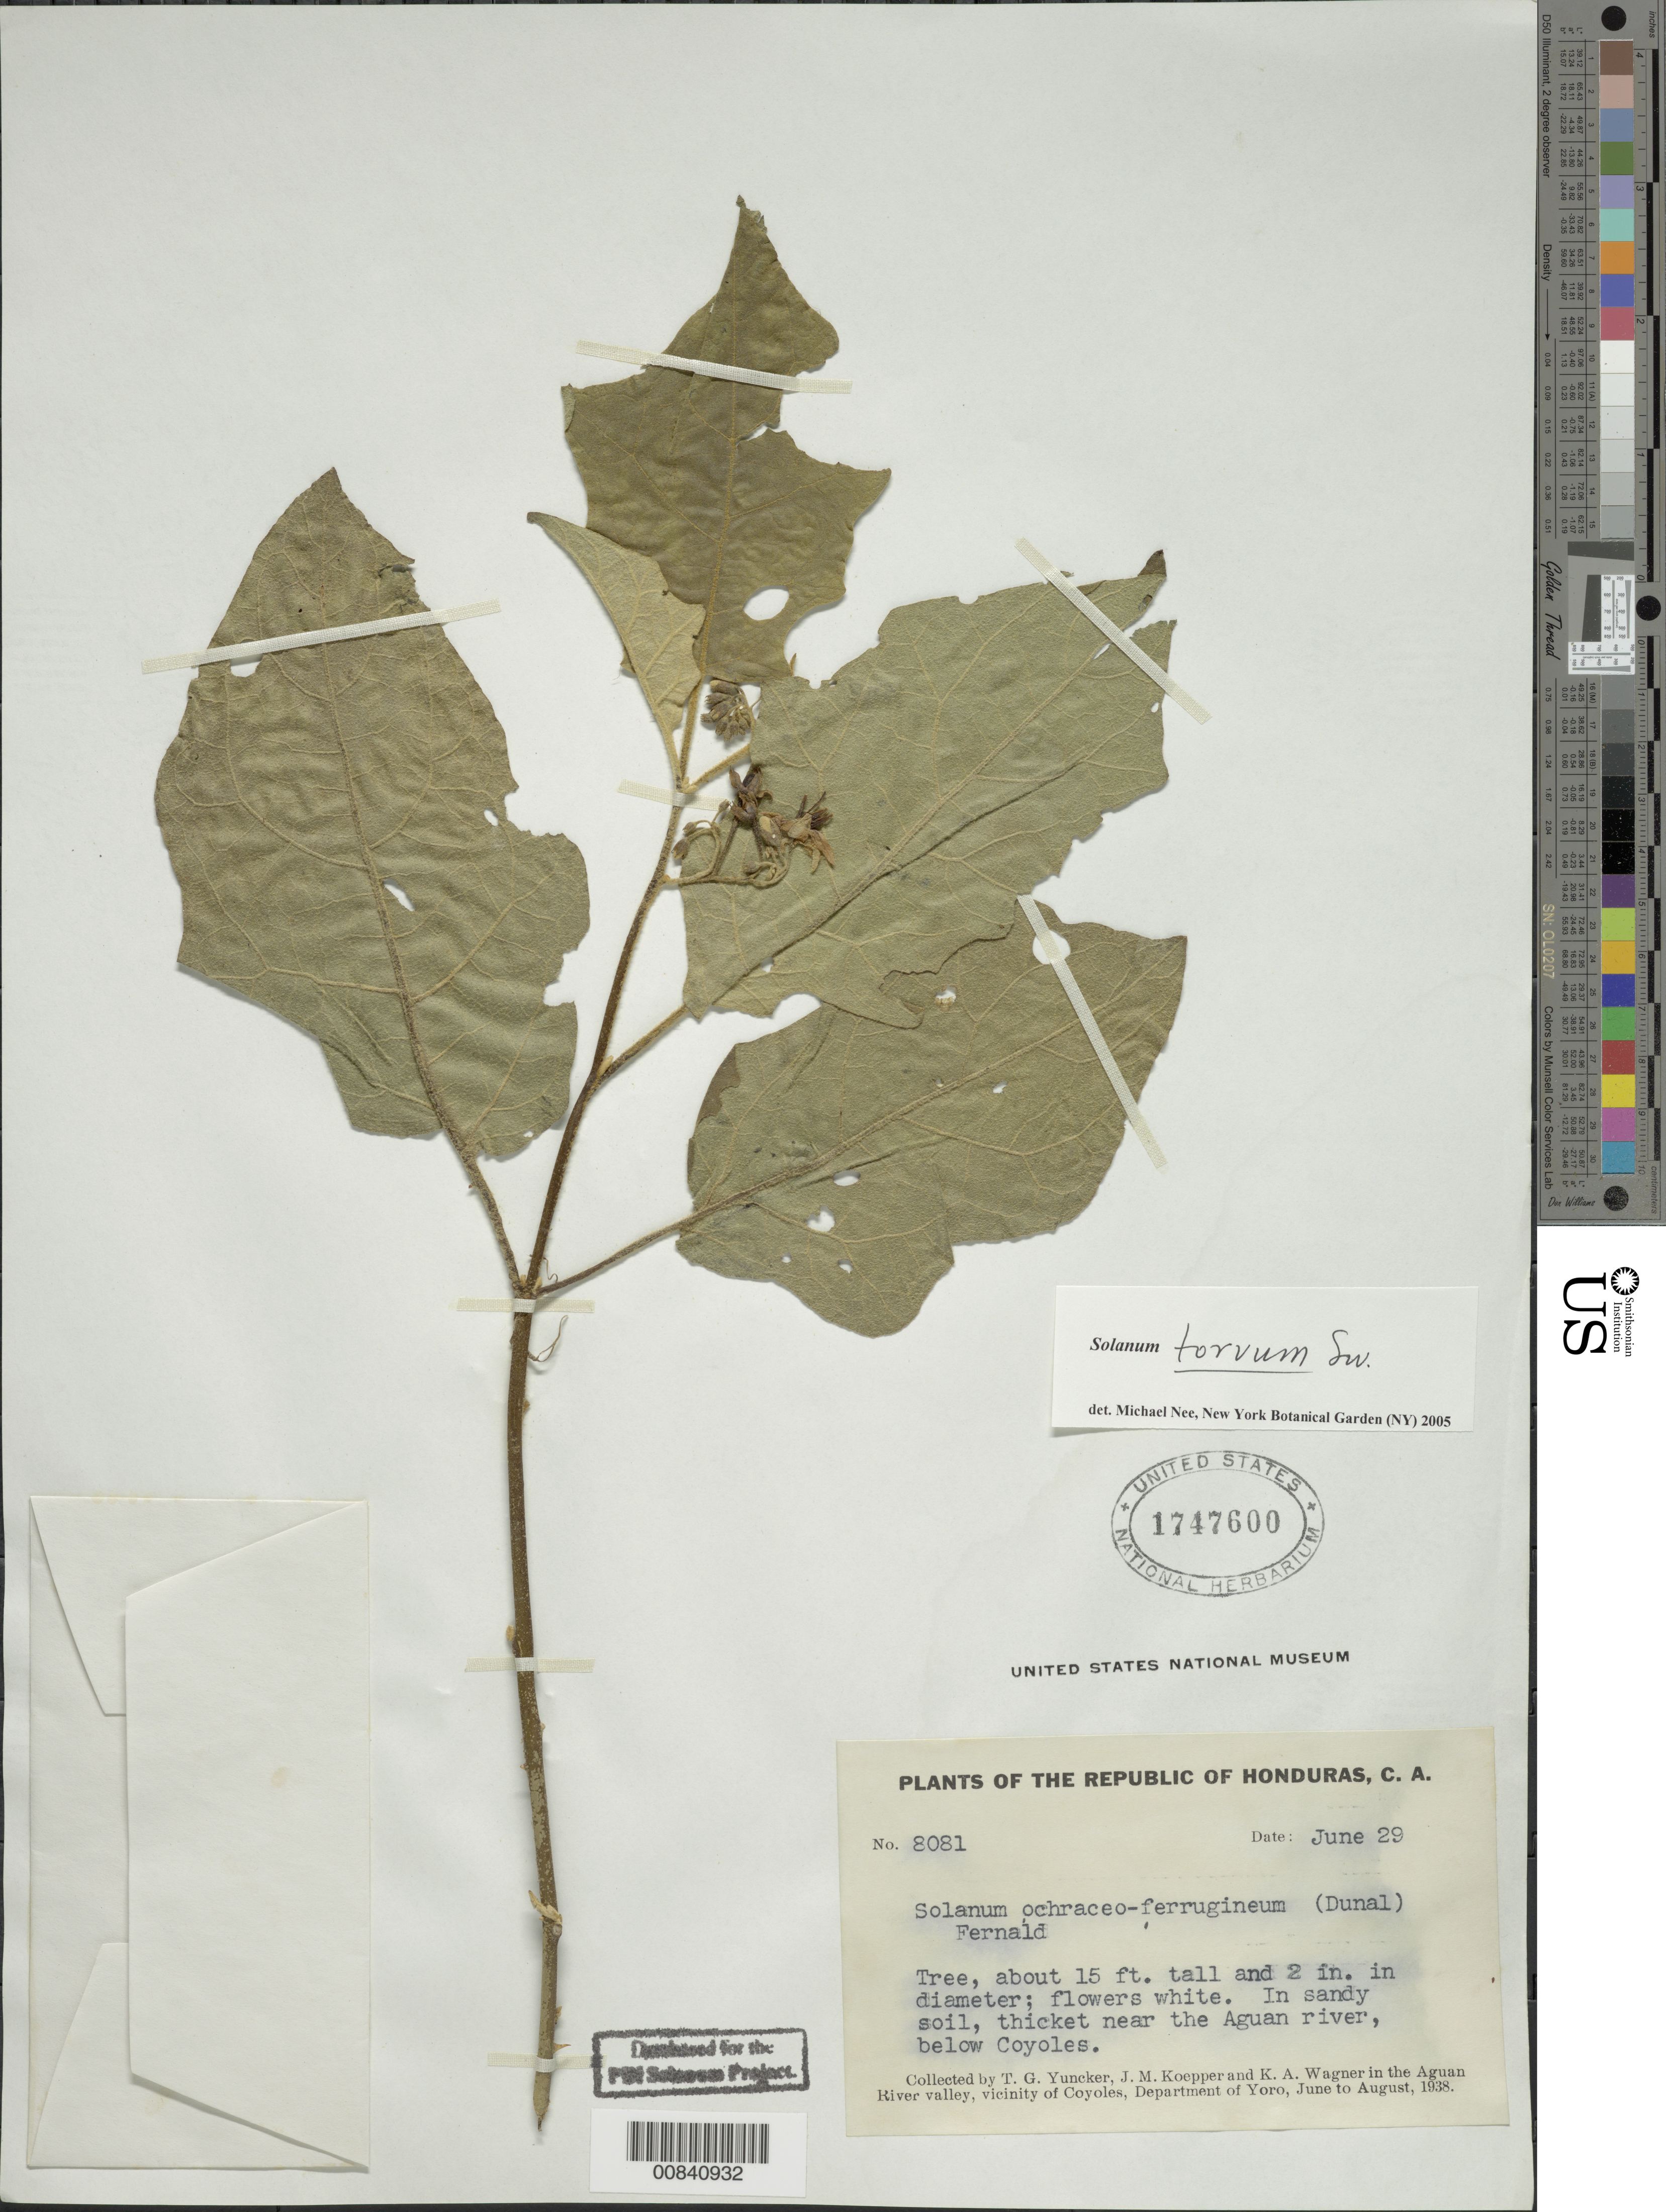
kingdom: Plantae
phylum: Tracheophyta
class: Magnoliopsida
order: Solanales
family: Solanaceae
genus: Solanum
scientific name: Solanum torvum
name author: Sw.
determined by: Nee, Michael H.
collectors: T. G. Yuncker, J. M. Koepper & K. A. Wagner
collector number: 8081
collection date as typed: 29 Jun 1938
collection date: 1938-06-29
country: Honduras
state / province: Yoro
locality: Thicket near the Aguan river, below Coyoles.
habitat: Sandy soil.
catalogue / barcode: US 1747600